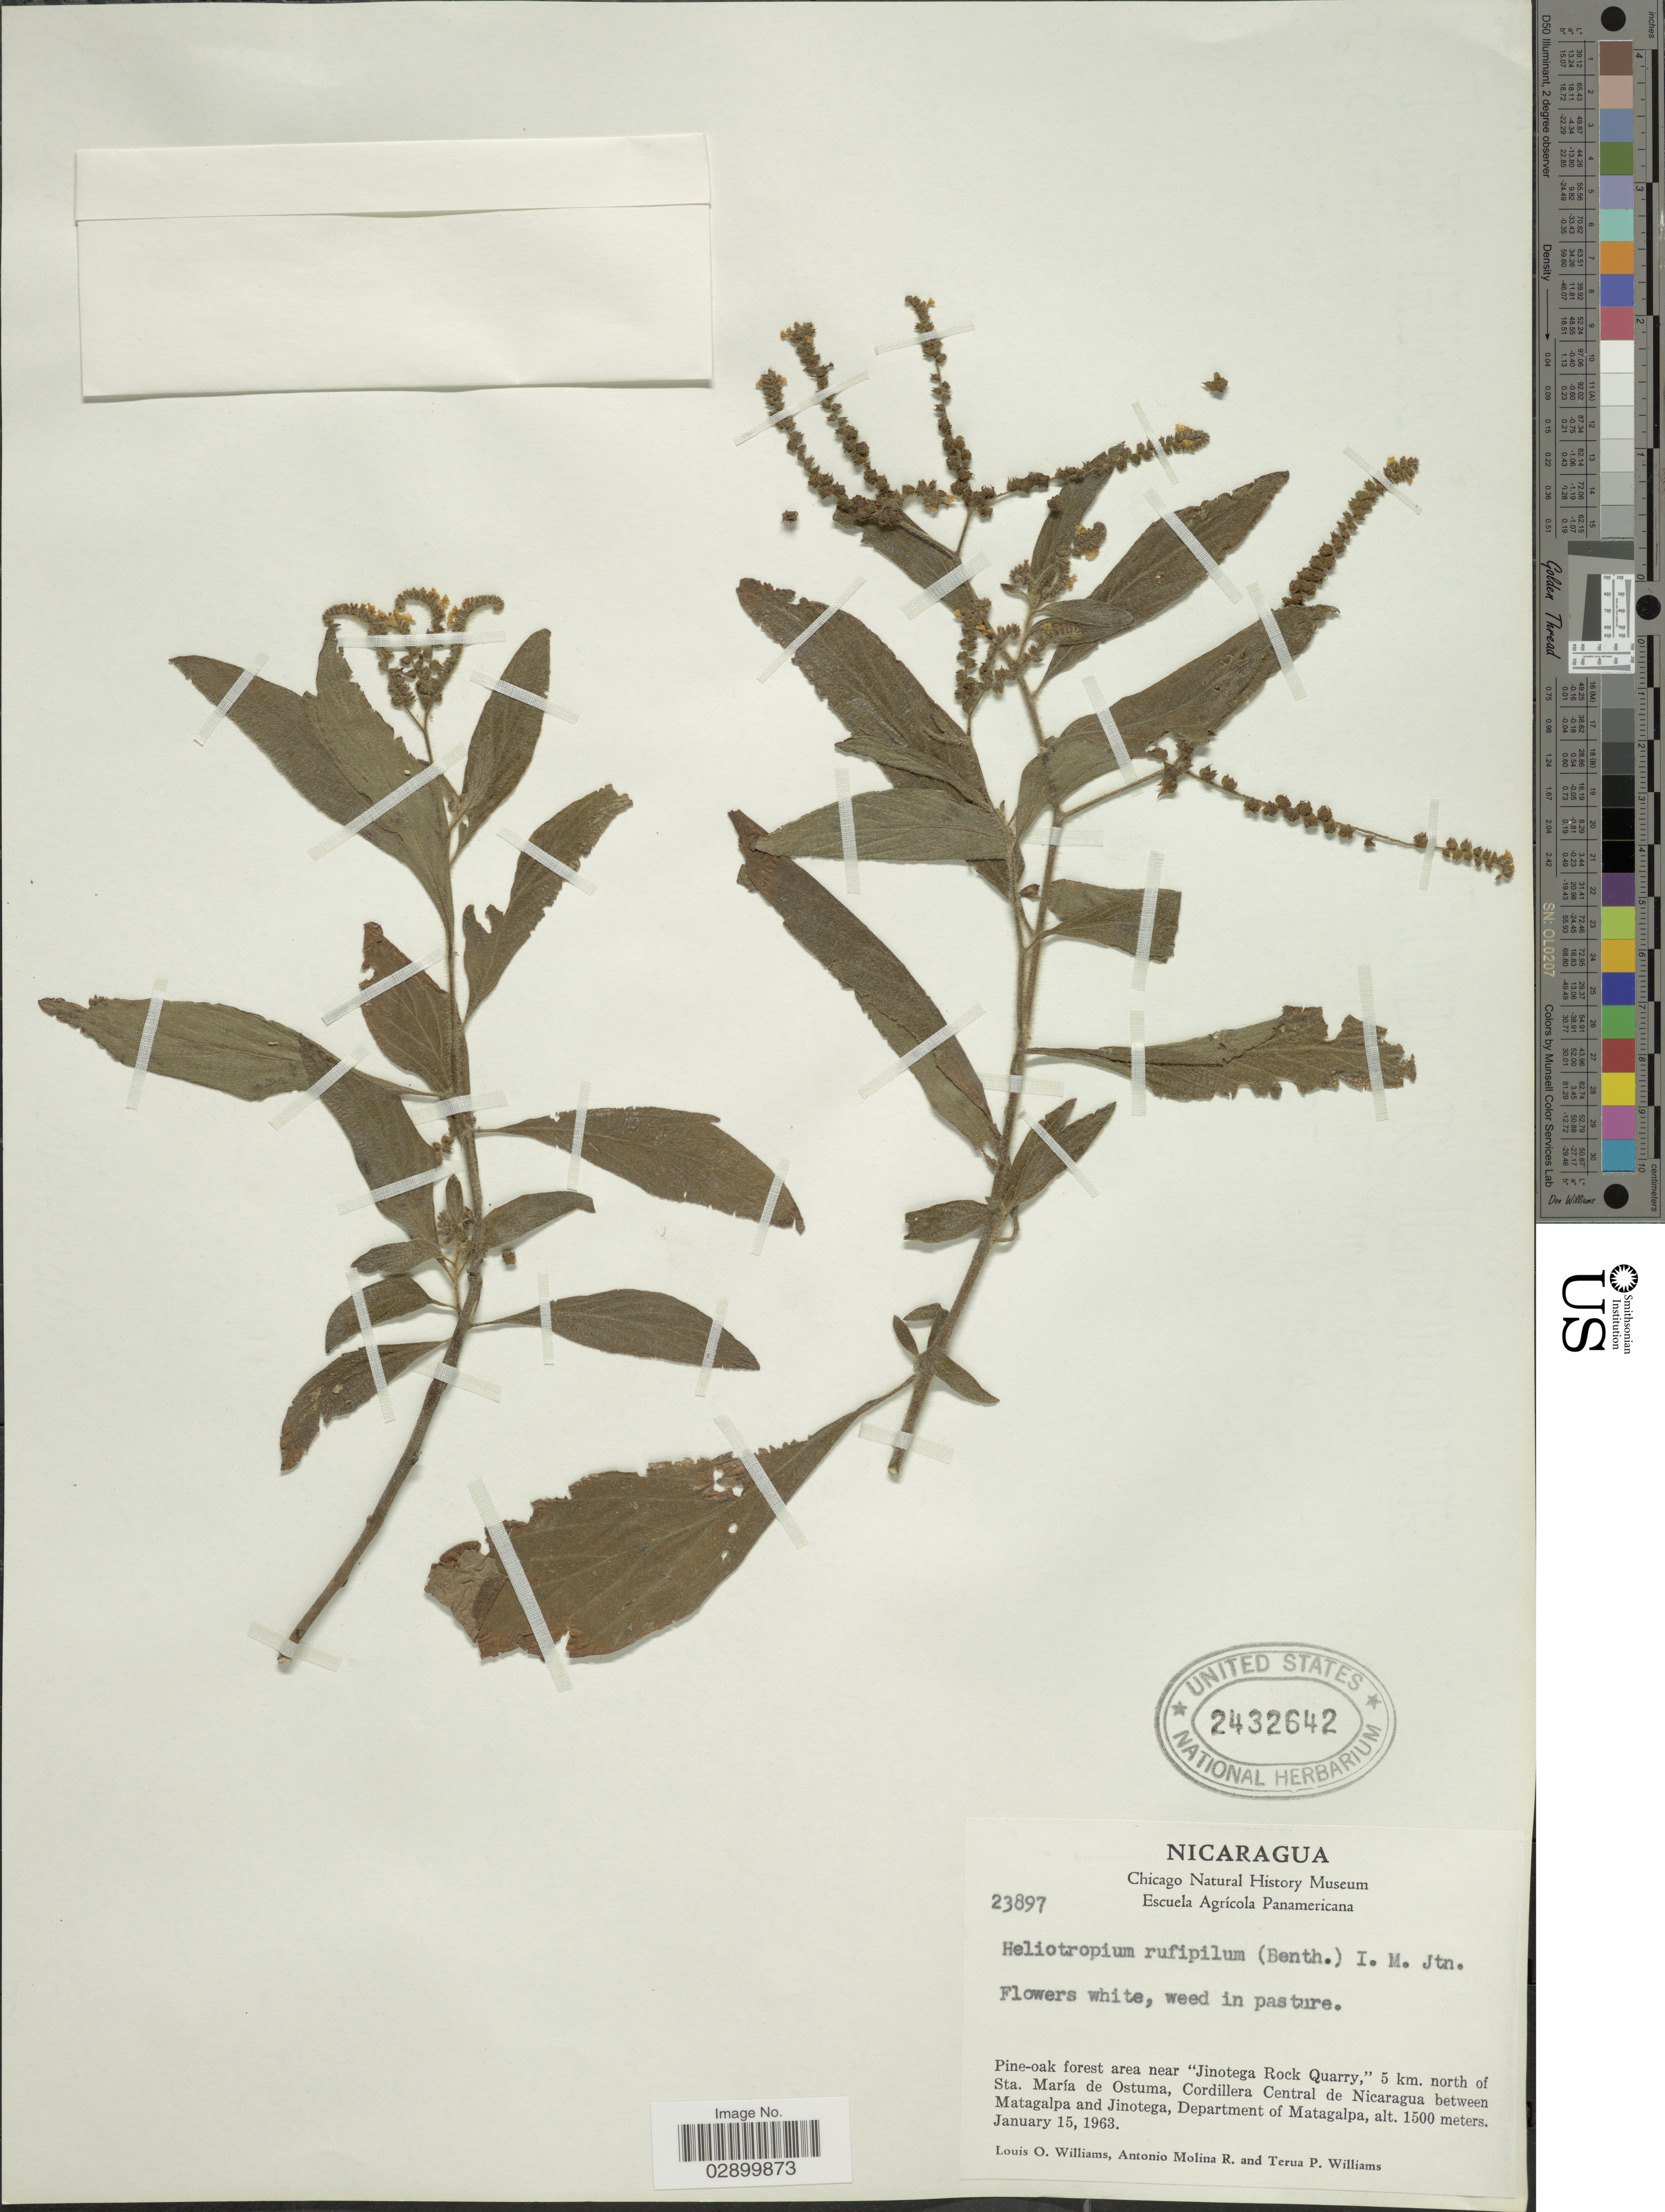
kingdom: Plantae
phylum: Tracheophyta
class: Magnoliopsida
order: Boraginales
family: Heliotropiaceae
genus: Heliotropium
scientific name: Heliotropium rufipilum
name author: (Benth.) I.M. Johnst.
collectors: L. O. Williams, A. Molina R. & T. Williams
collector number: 23897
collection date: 1963-01-15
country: Nicaragua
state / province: Matagalpa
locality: Pine-oak forest area near "Jinotega Rock Quarry," 5 km. north of Sta. María de Ostuma, Cordillera Central de Nicaragua between Matagalpa and Jinotega, Department of Matagalpa.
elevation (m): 1500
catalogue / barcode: US 2432642